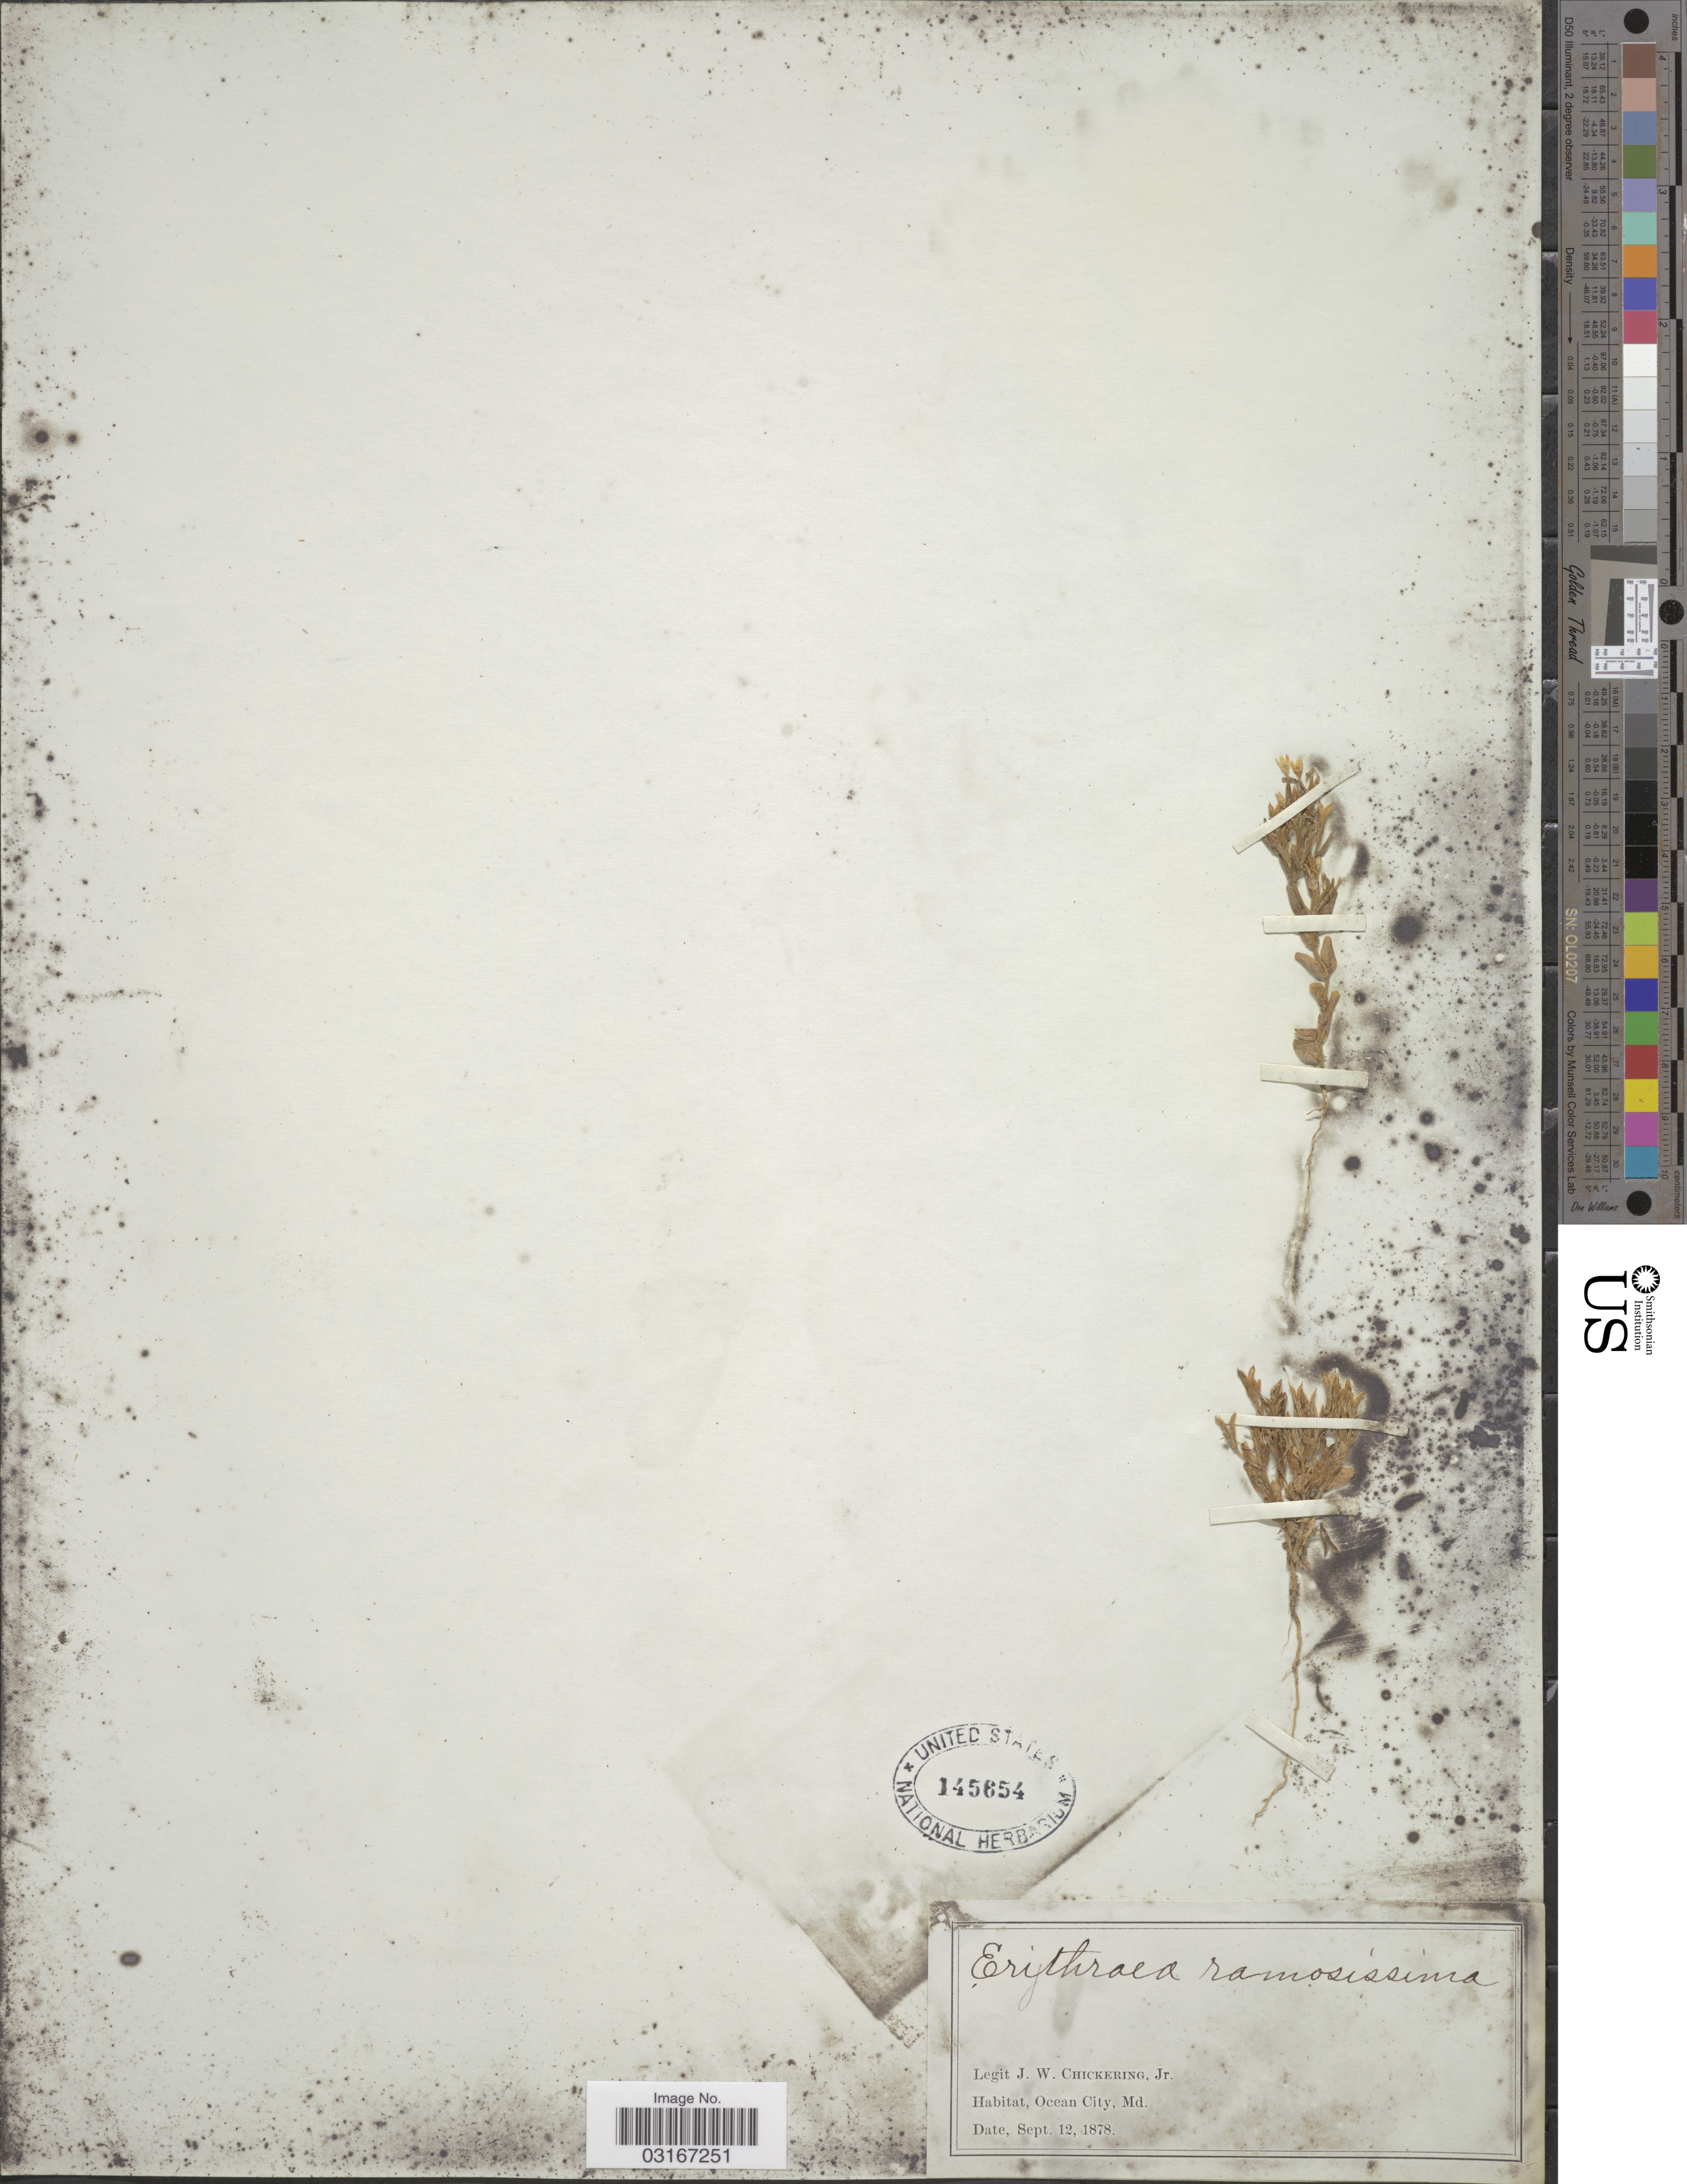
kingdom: Plantae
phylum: Tracheophyta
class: Magnoliopsida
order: Gentianales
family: Gentianaceae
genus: Centaurium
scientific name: Centaurium pulchellum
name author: (Sw.) Druce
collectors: J. W. Chickering Jr.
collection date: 1878-09-12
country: United States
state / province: Maryland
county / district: Worcester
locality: Ocean City.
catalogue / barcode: US 145654